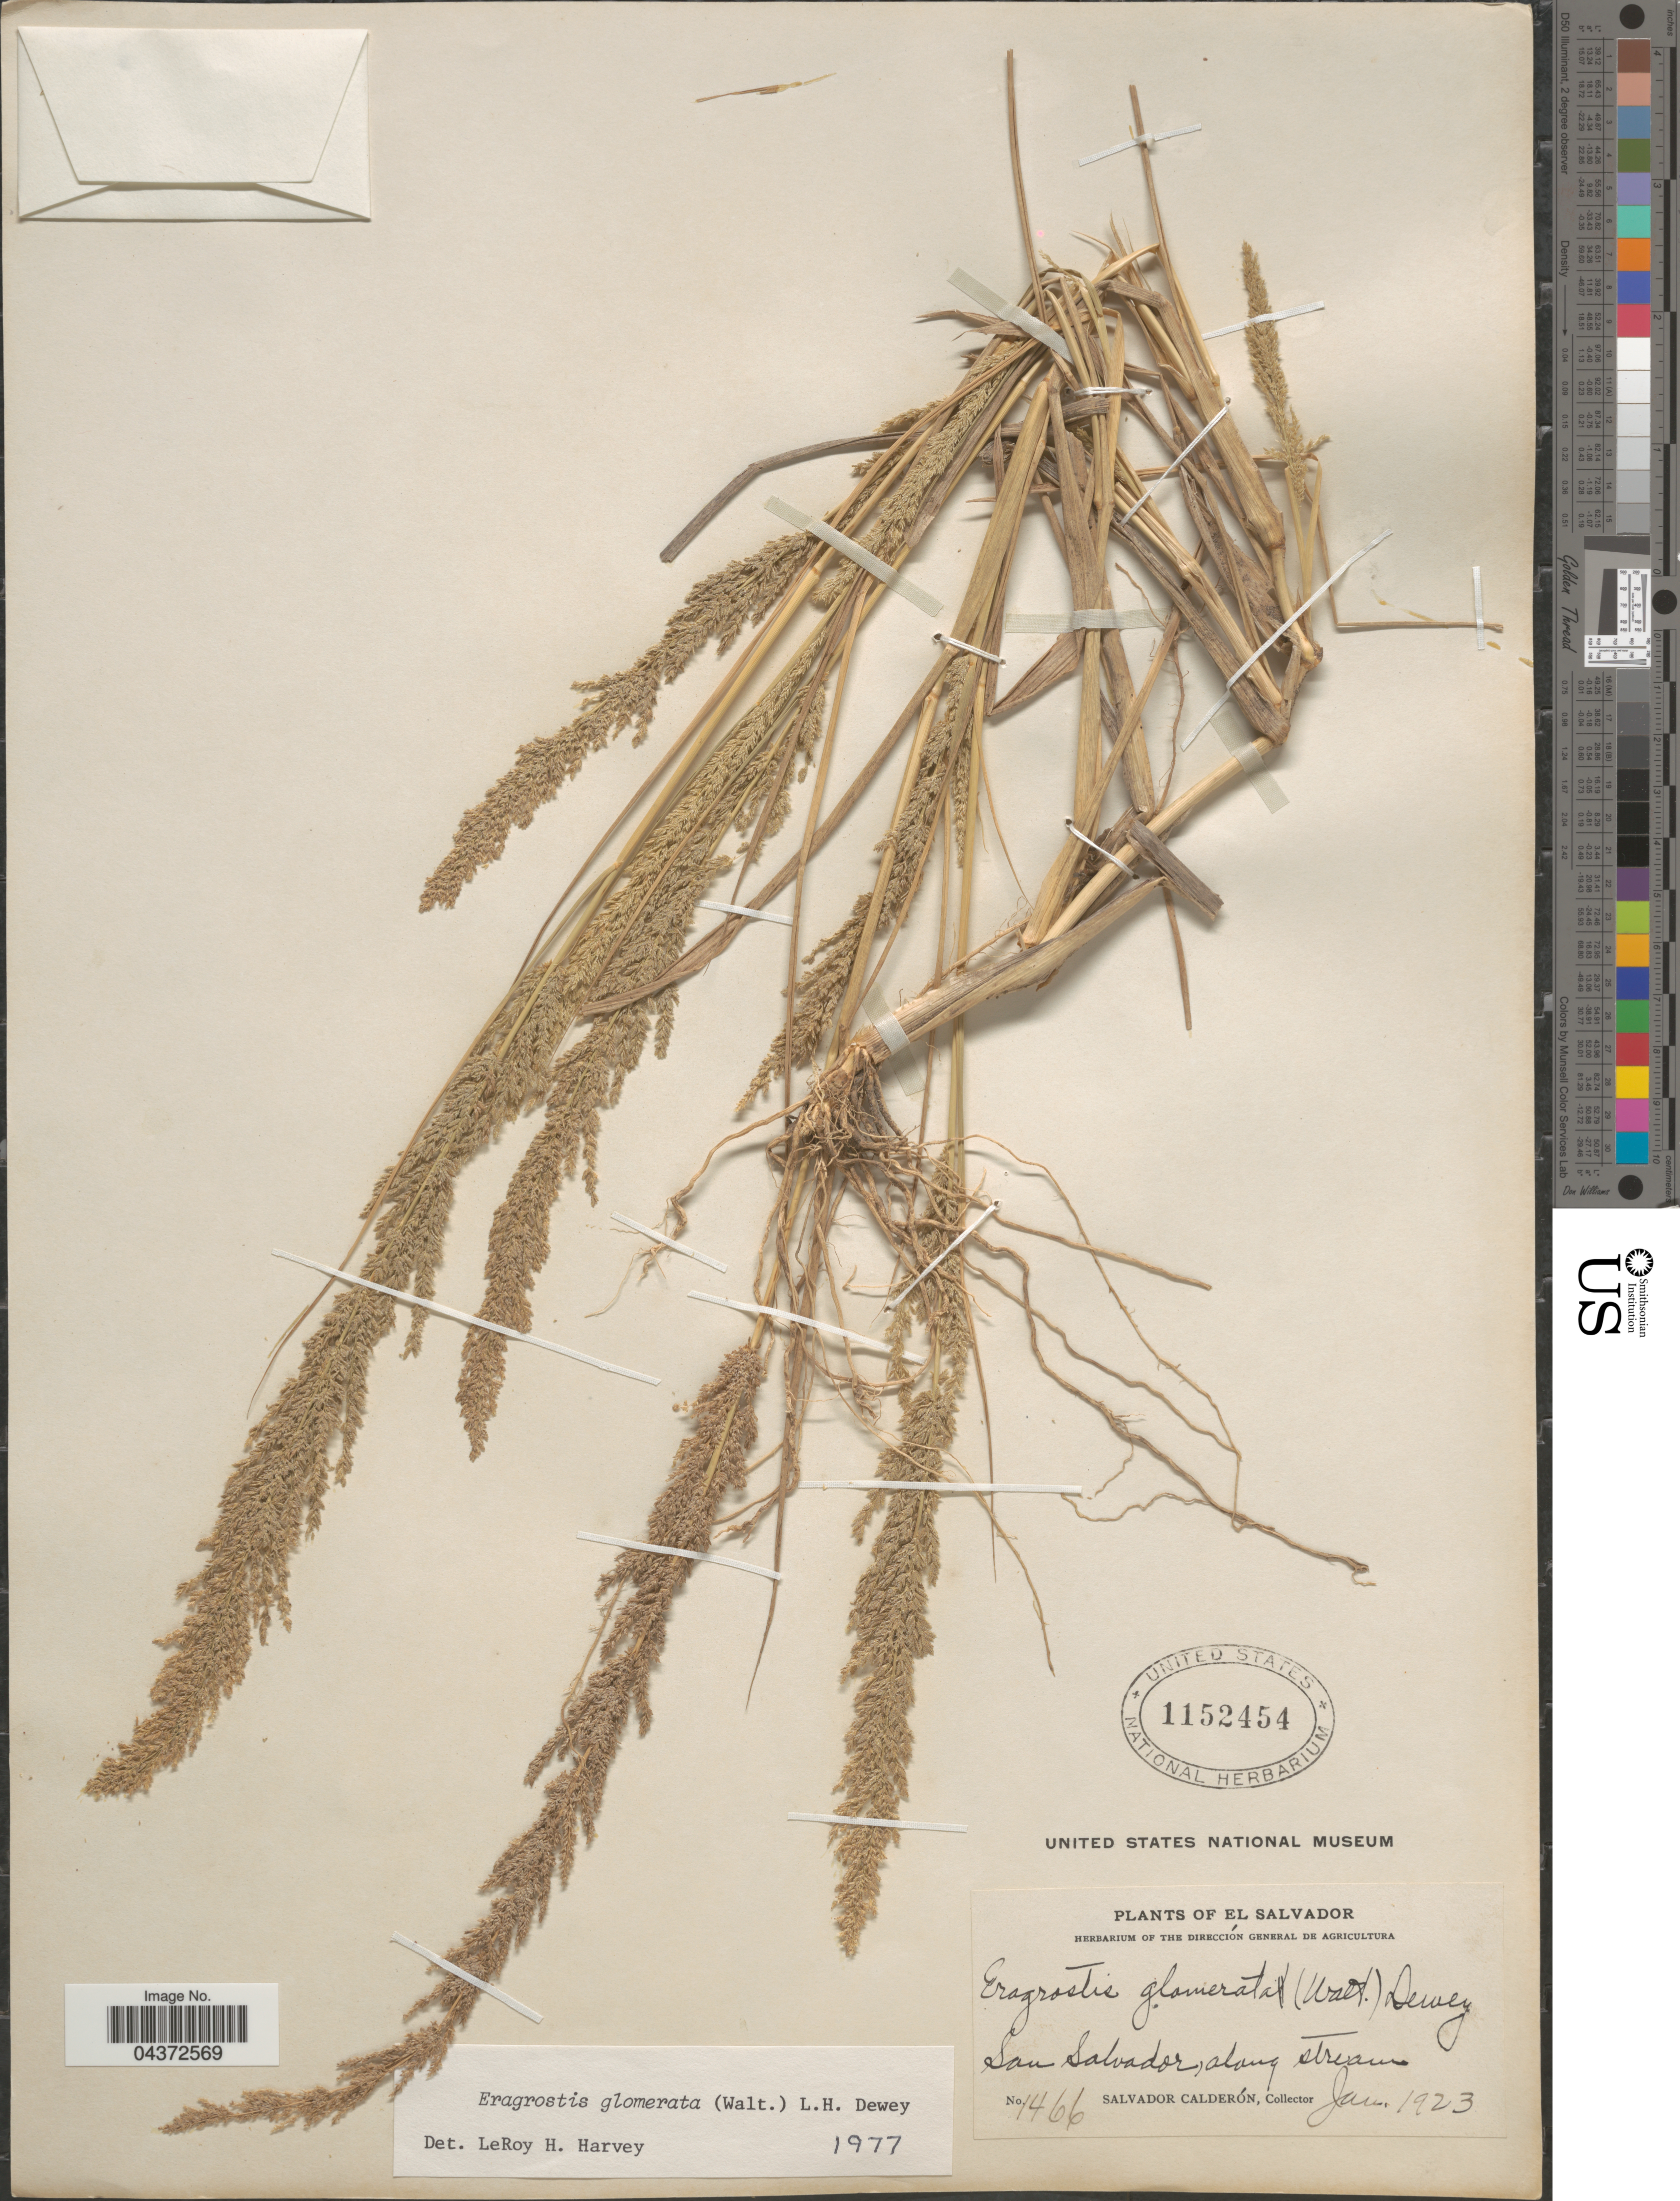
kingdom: Plantae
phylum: Tracheophyta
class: Liliopsida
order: Poales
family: Poaceae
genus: Eragrostis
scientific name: Eragrostis japonica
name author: (Thunb.) Trin.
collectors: S. Calderón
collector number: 1466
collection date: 1923-01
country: El Salvador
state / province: San Salvador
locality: Along stream.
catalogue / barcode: US 1152454